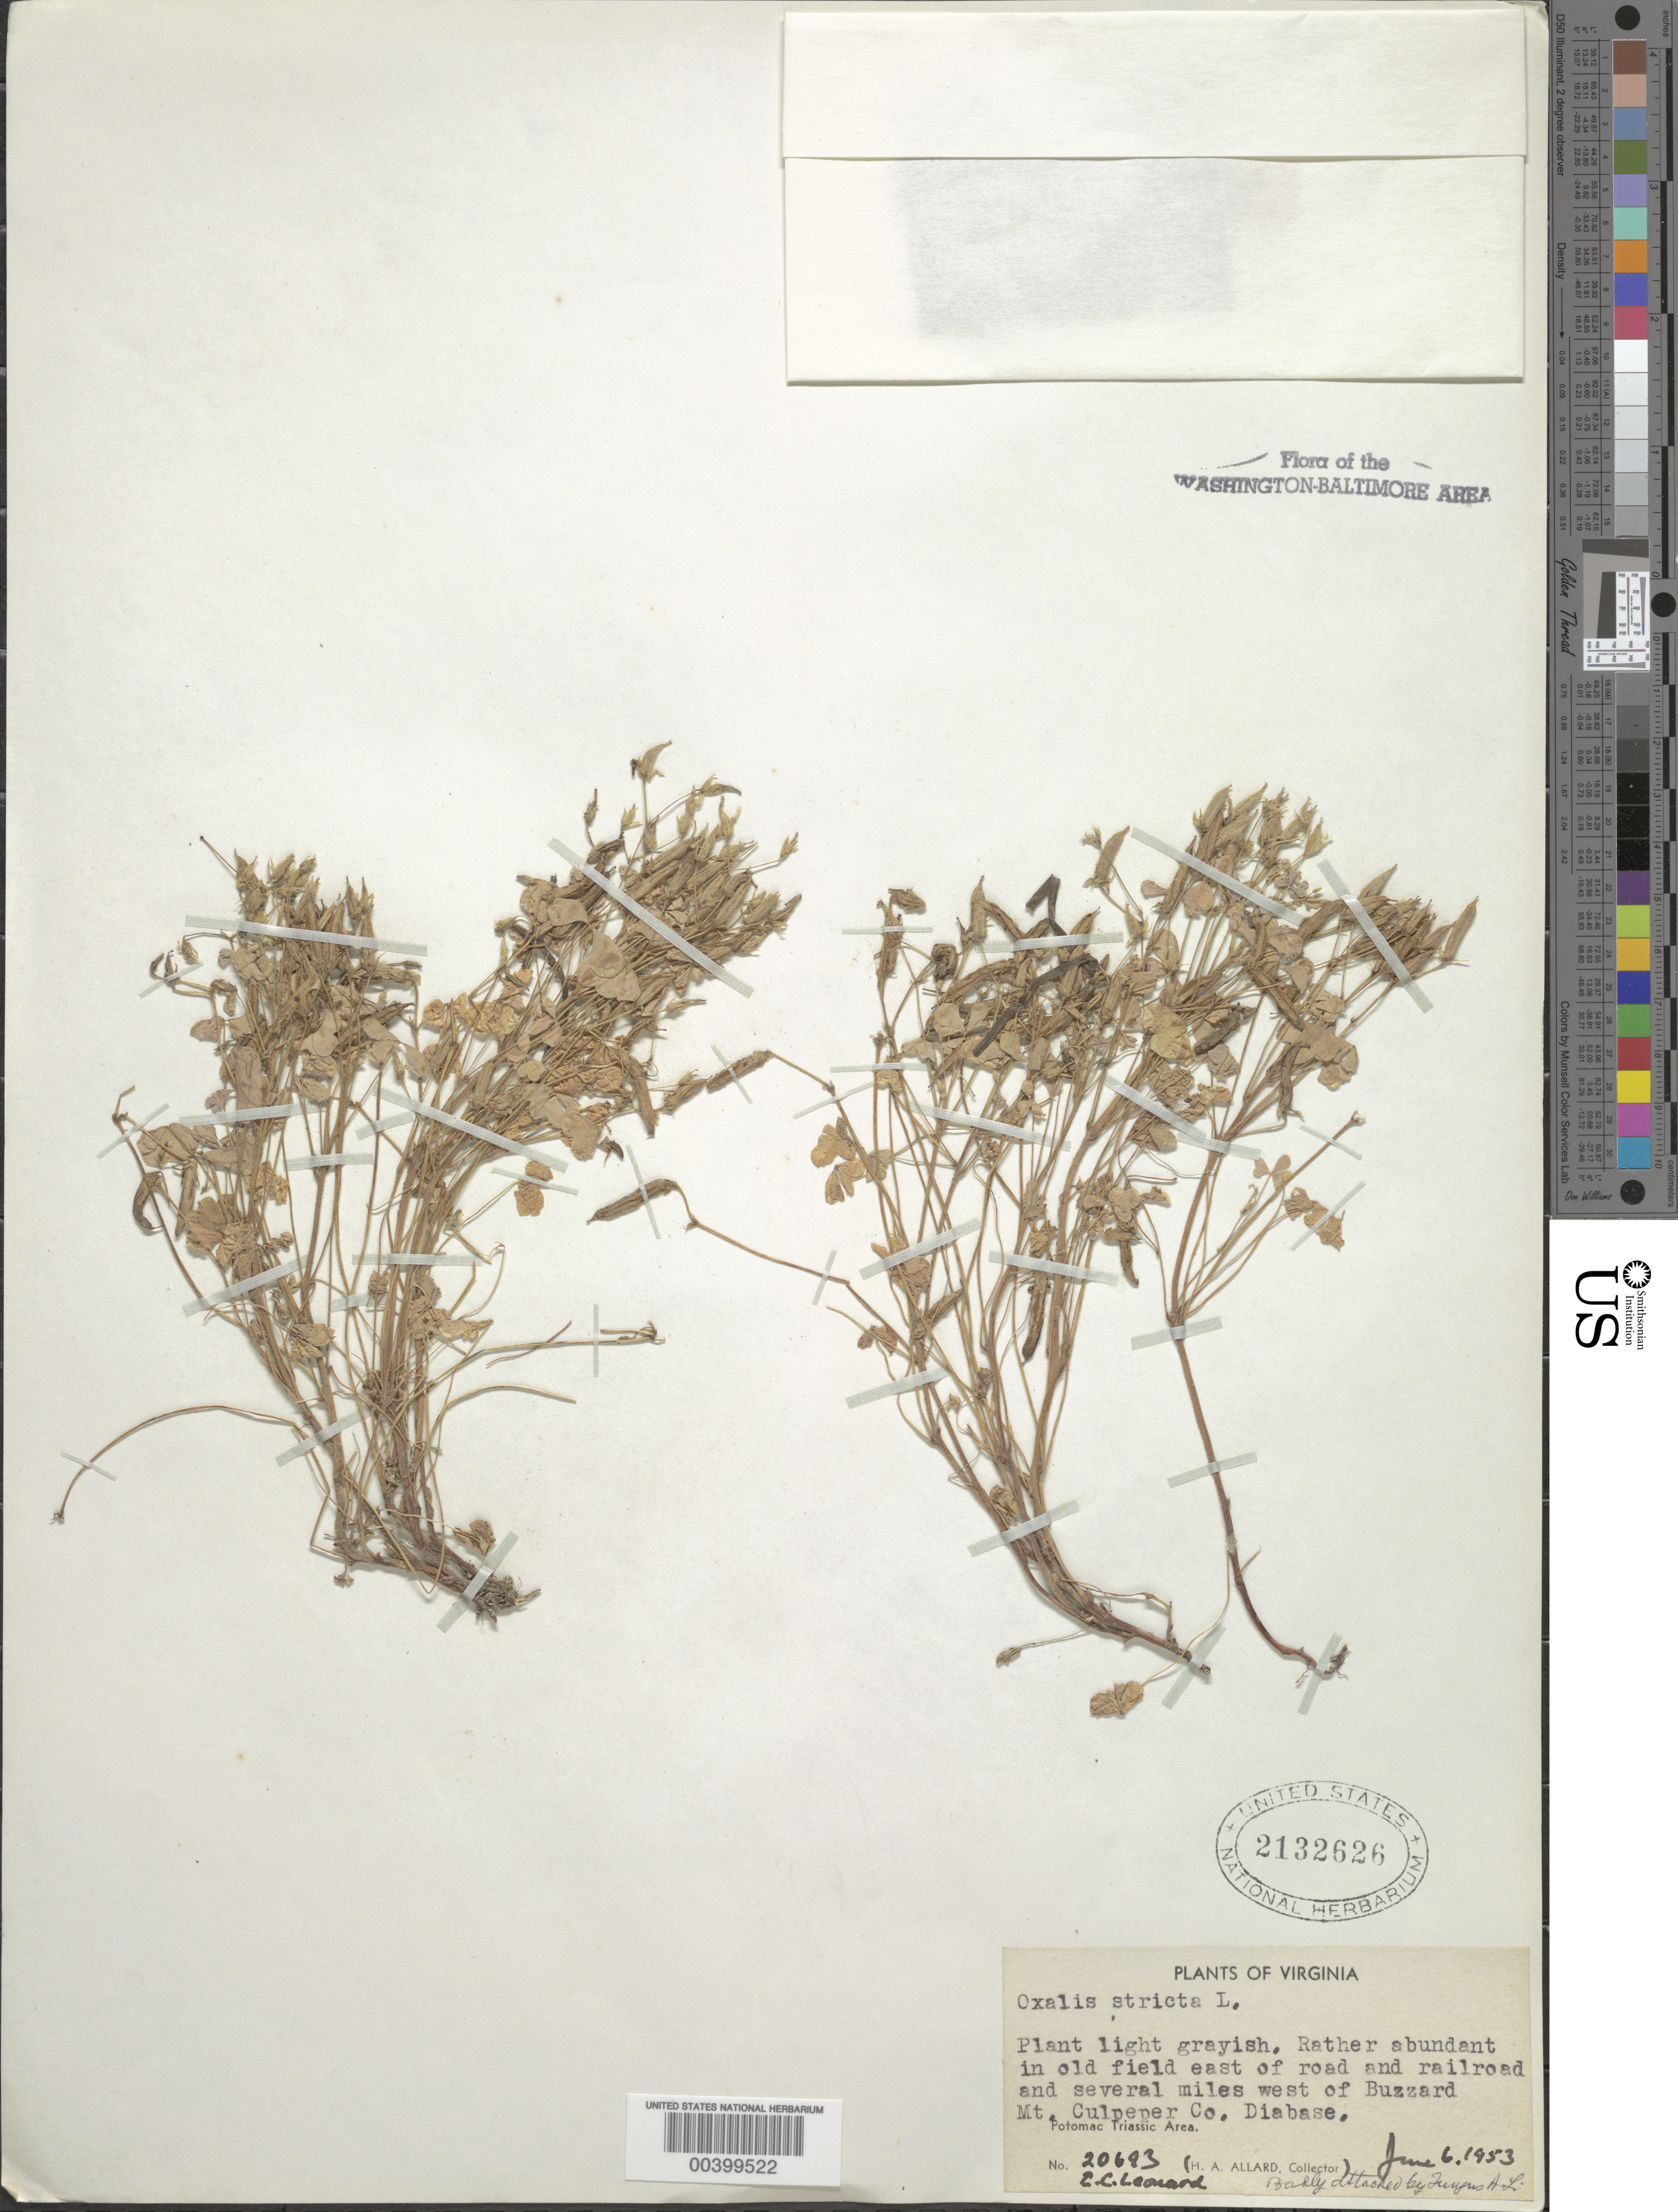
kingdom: Plantae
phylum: Tracheophyta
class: Magnoliopsida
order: Oxalidales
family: Oxalidaceae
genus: Oxalis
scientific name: Oxalis stricta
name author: L.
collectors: E. C. Leonard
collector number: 20693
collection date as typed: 06 Jun 1953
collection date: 1953-06-06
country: United States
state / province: Virginia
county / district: Culpeper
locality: West of Buzzard Mountain, railroad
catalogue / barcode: US 2132626